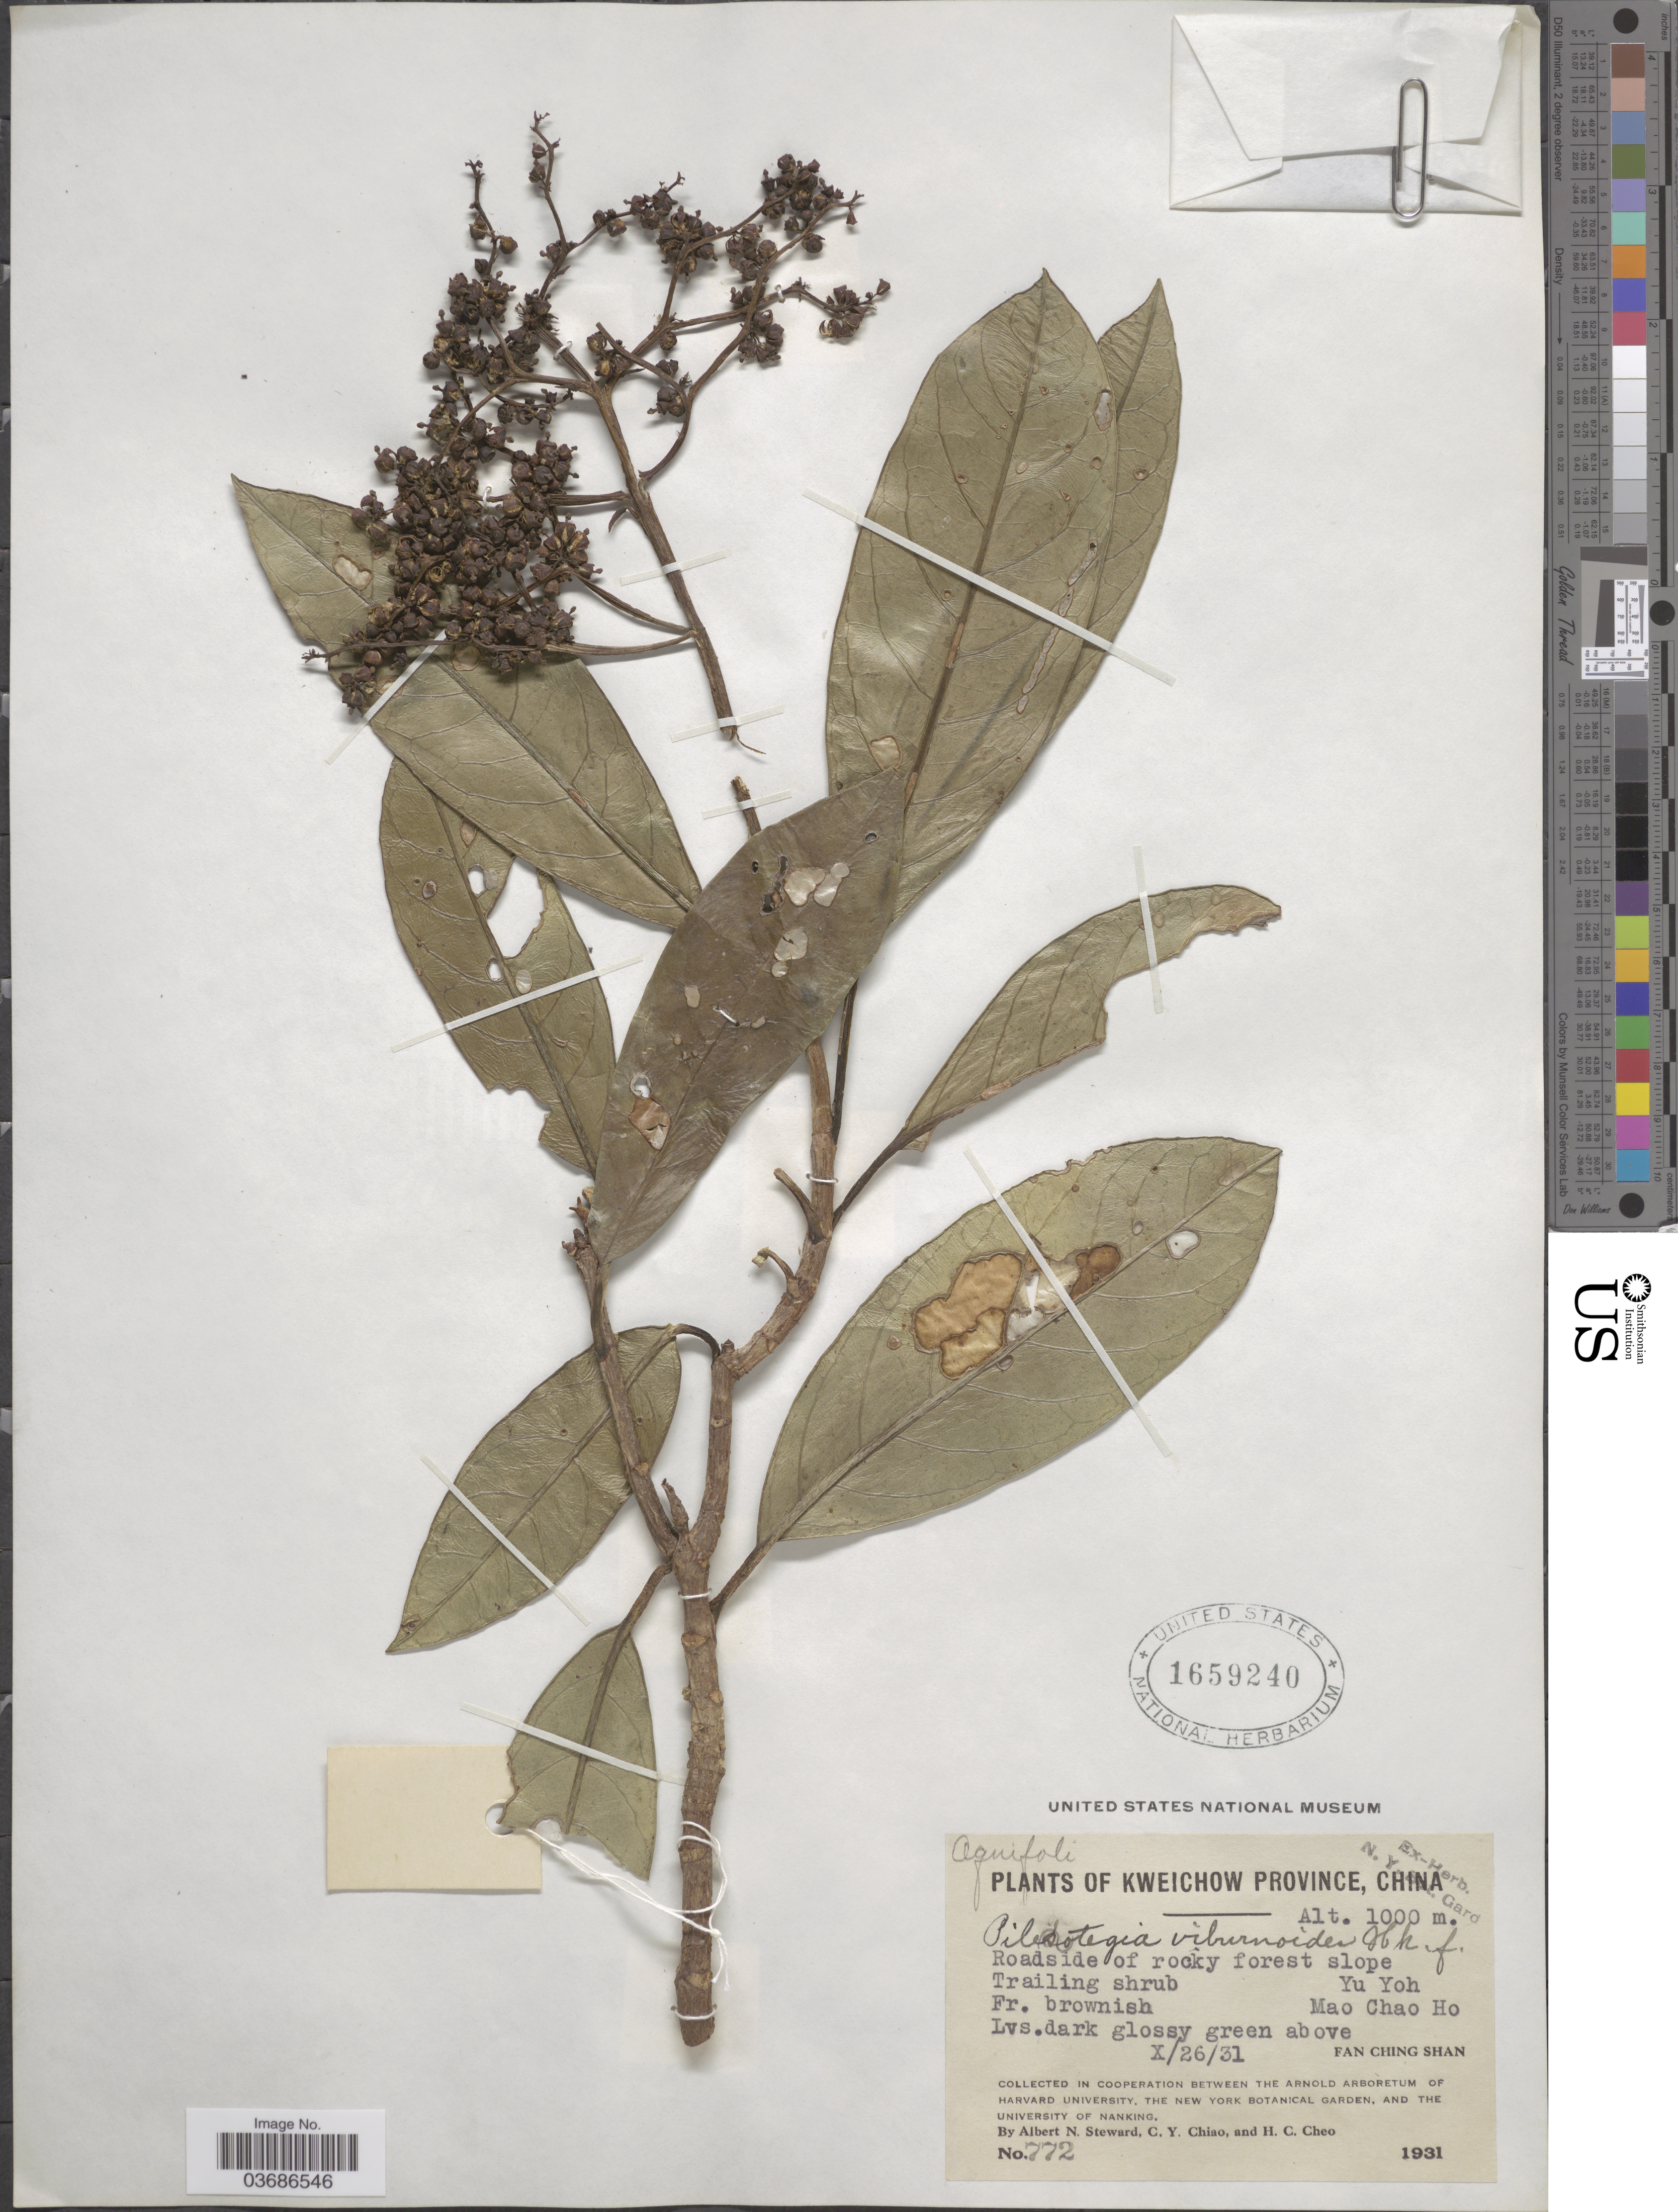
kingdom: Plantae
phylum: Tracheophyta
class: Magnoliopsida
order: Cornales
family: Hydrangeaceae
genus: Hydrangea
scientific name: Hydrangea viburnoides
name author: (Hook. f. & Thomson) Y. De Smet & Granados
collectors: A. N. Steward, C. Y. Chiao & H. Cheo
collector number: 772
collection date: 1931-10-26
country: China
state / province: Guizhou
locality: Kweichow Province. Roadside of rocky forest slope. Yu Yoh. Mao Chao Ho. Fan Ching Shan.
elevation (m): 1000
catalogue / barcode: US 1659240